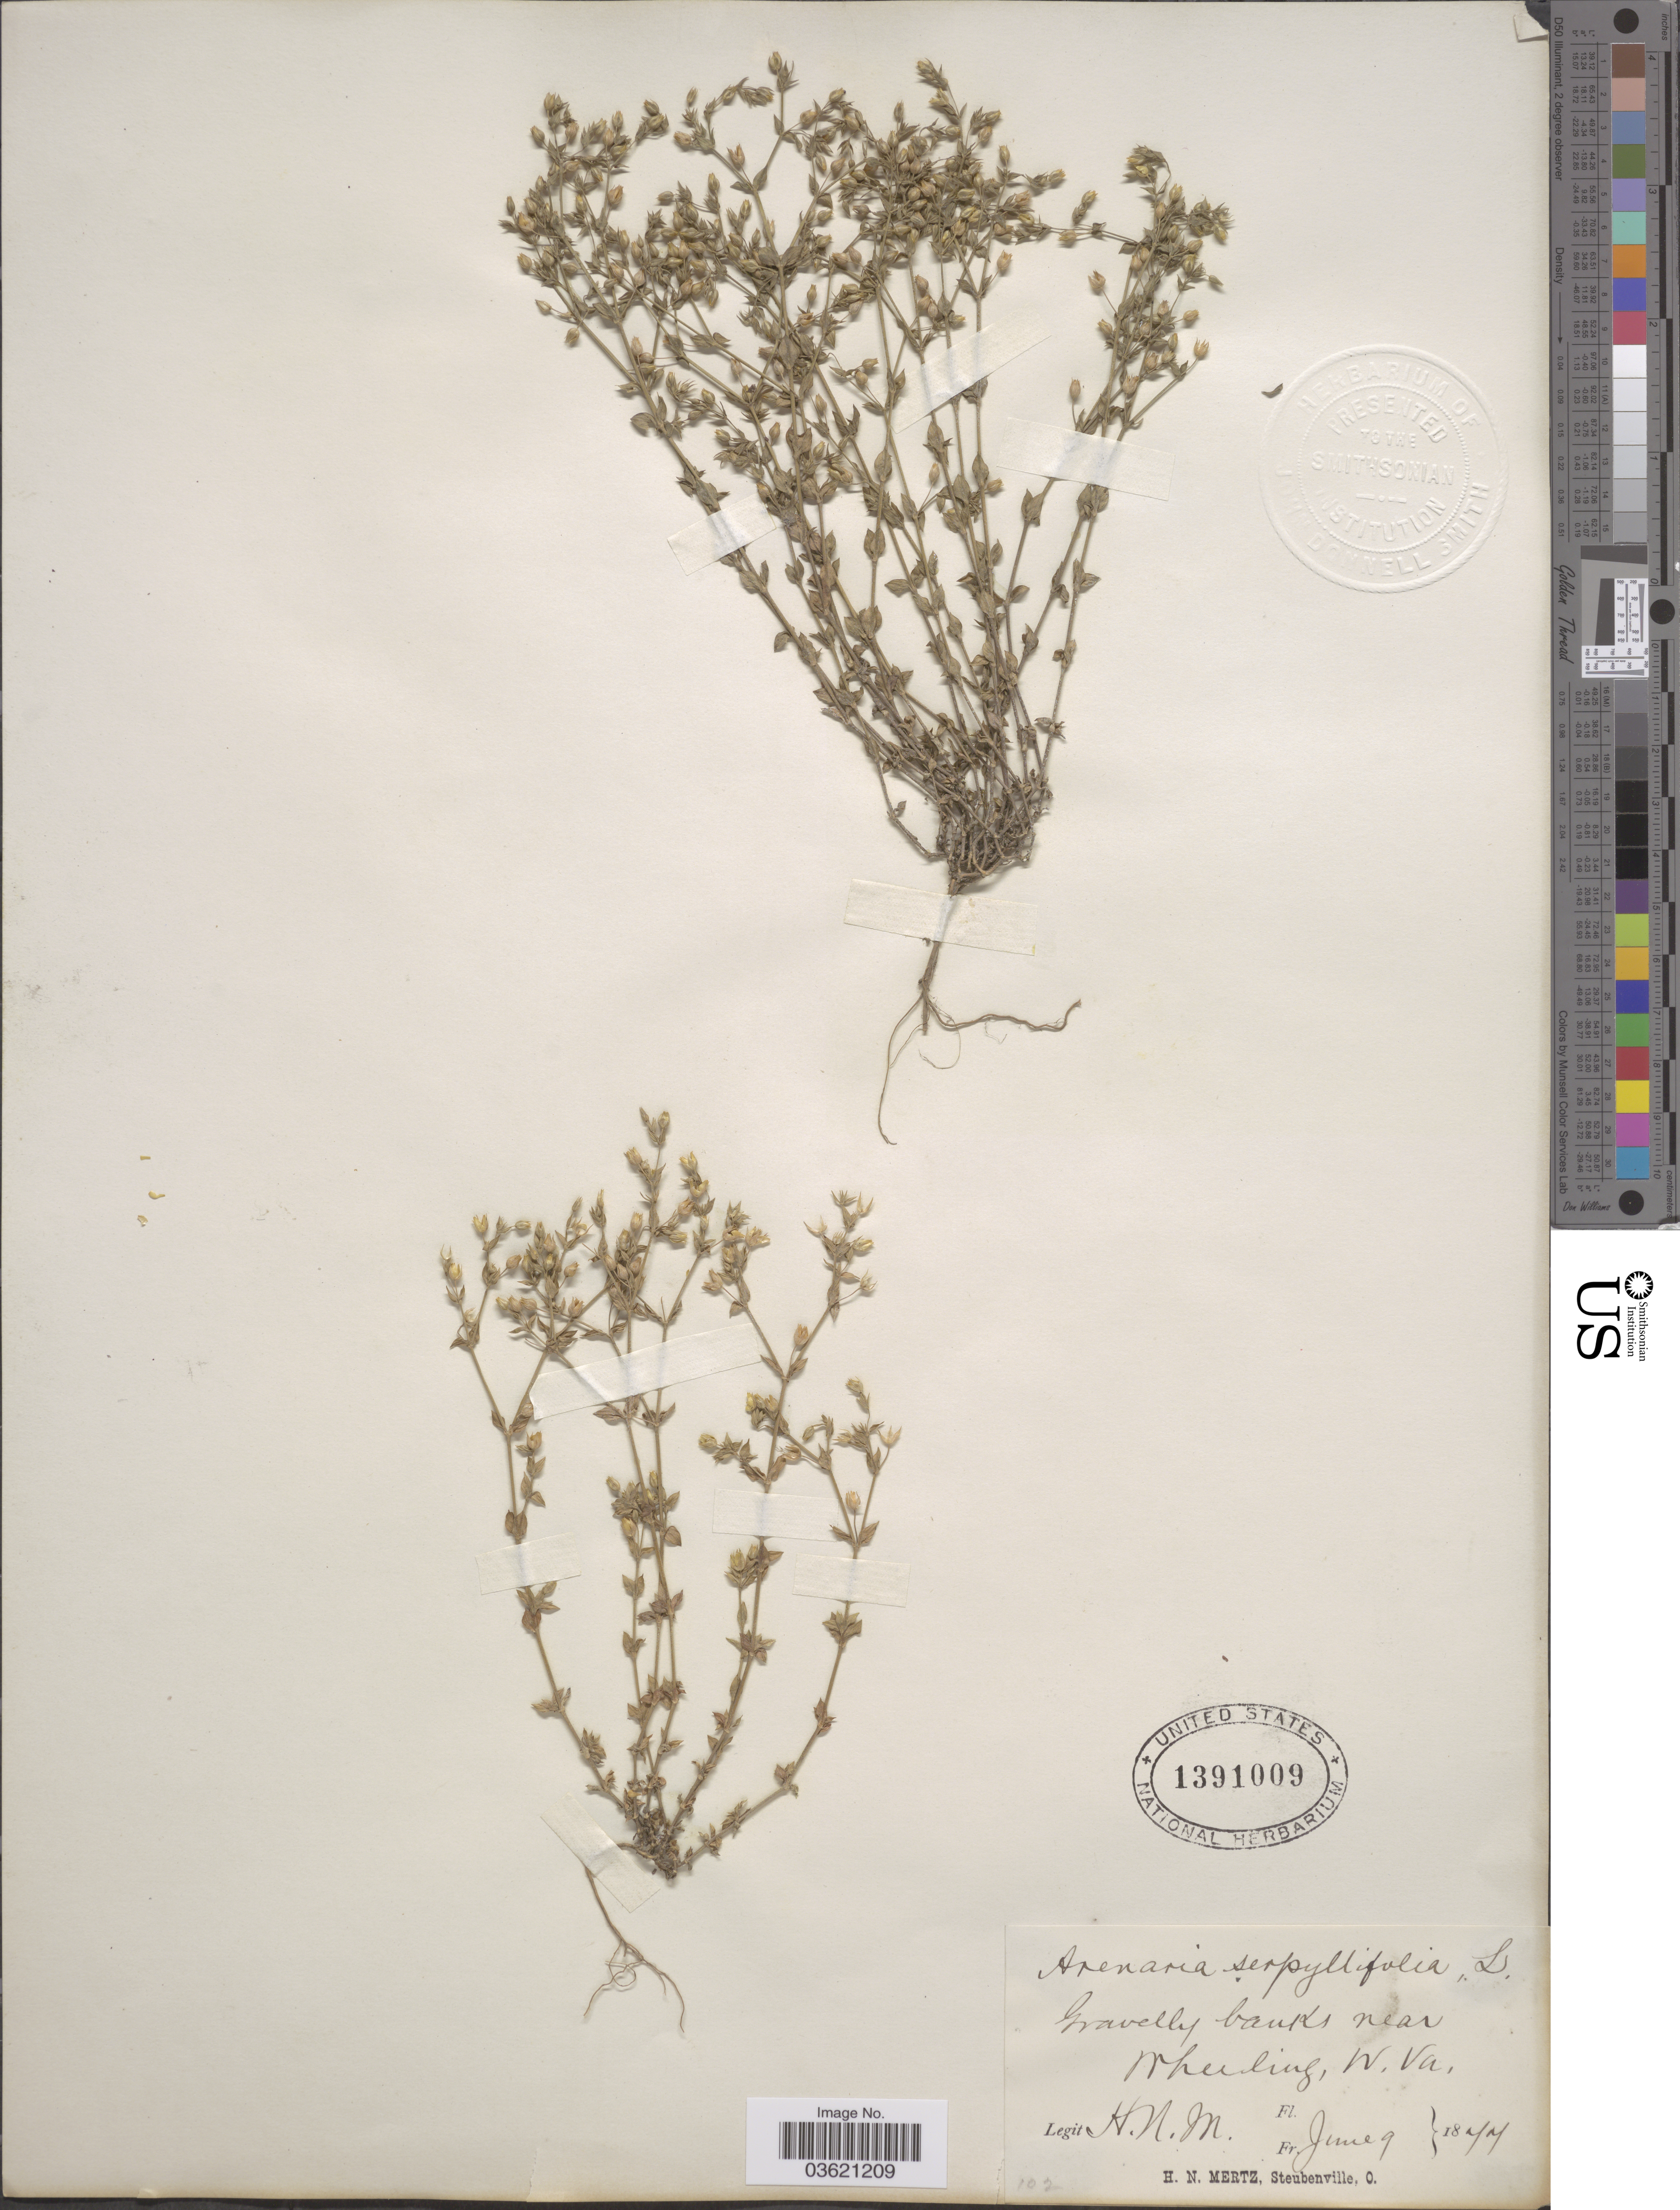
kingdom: Plantae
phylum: Tracheophyta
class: Magnoliopsida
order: Caryophyllales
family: Caryophyllaceae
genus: Arenaria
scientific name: Arenaria serpyllifolia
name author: L.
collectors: H. Mertz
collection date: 1877-06-09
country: United States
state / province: West Virginia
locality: Gravelly banks near Wheeling.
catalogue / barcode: US 1391009